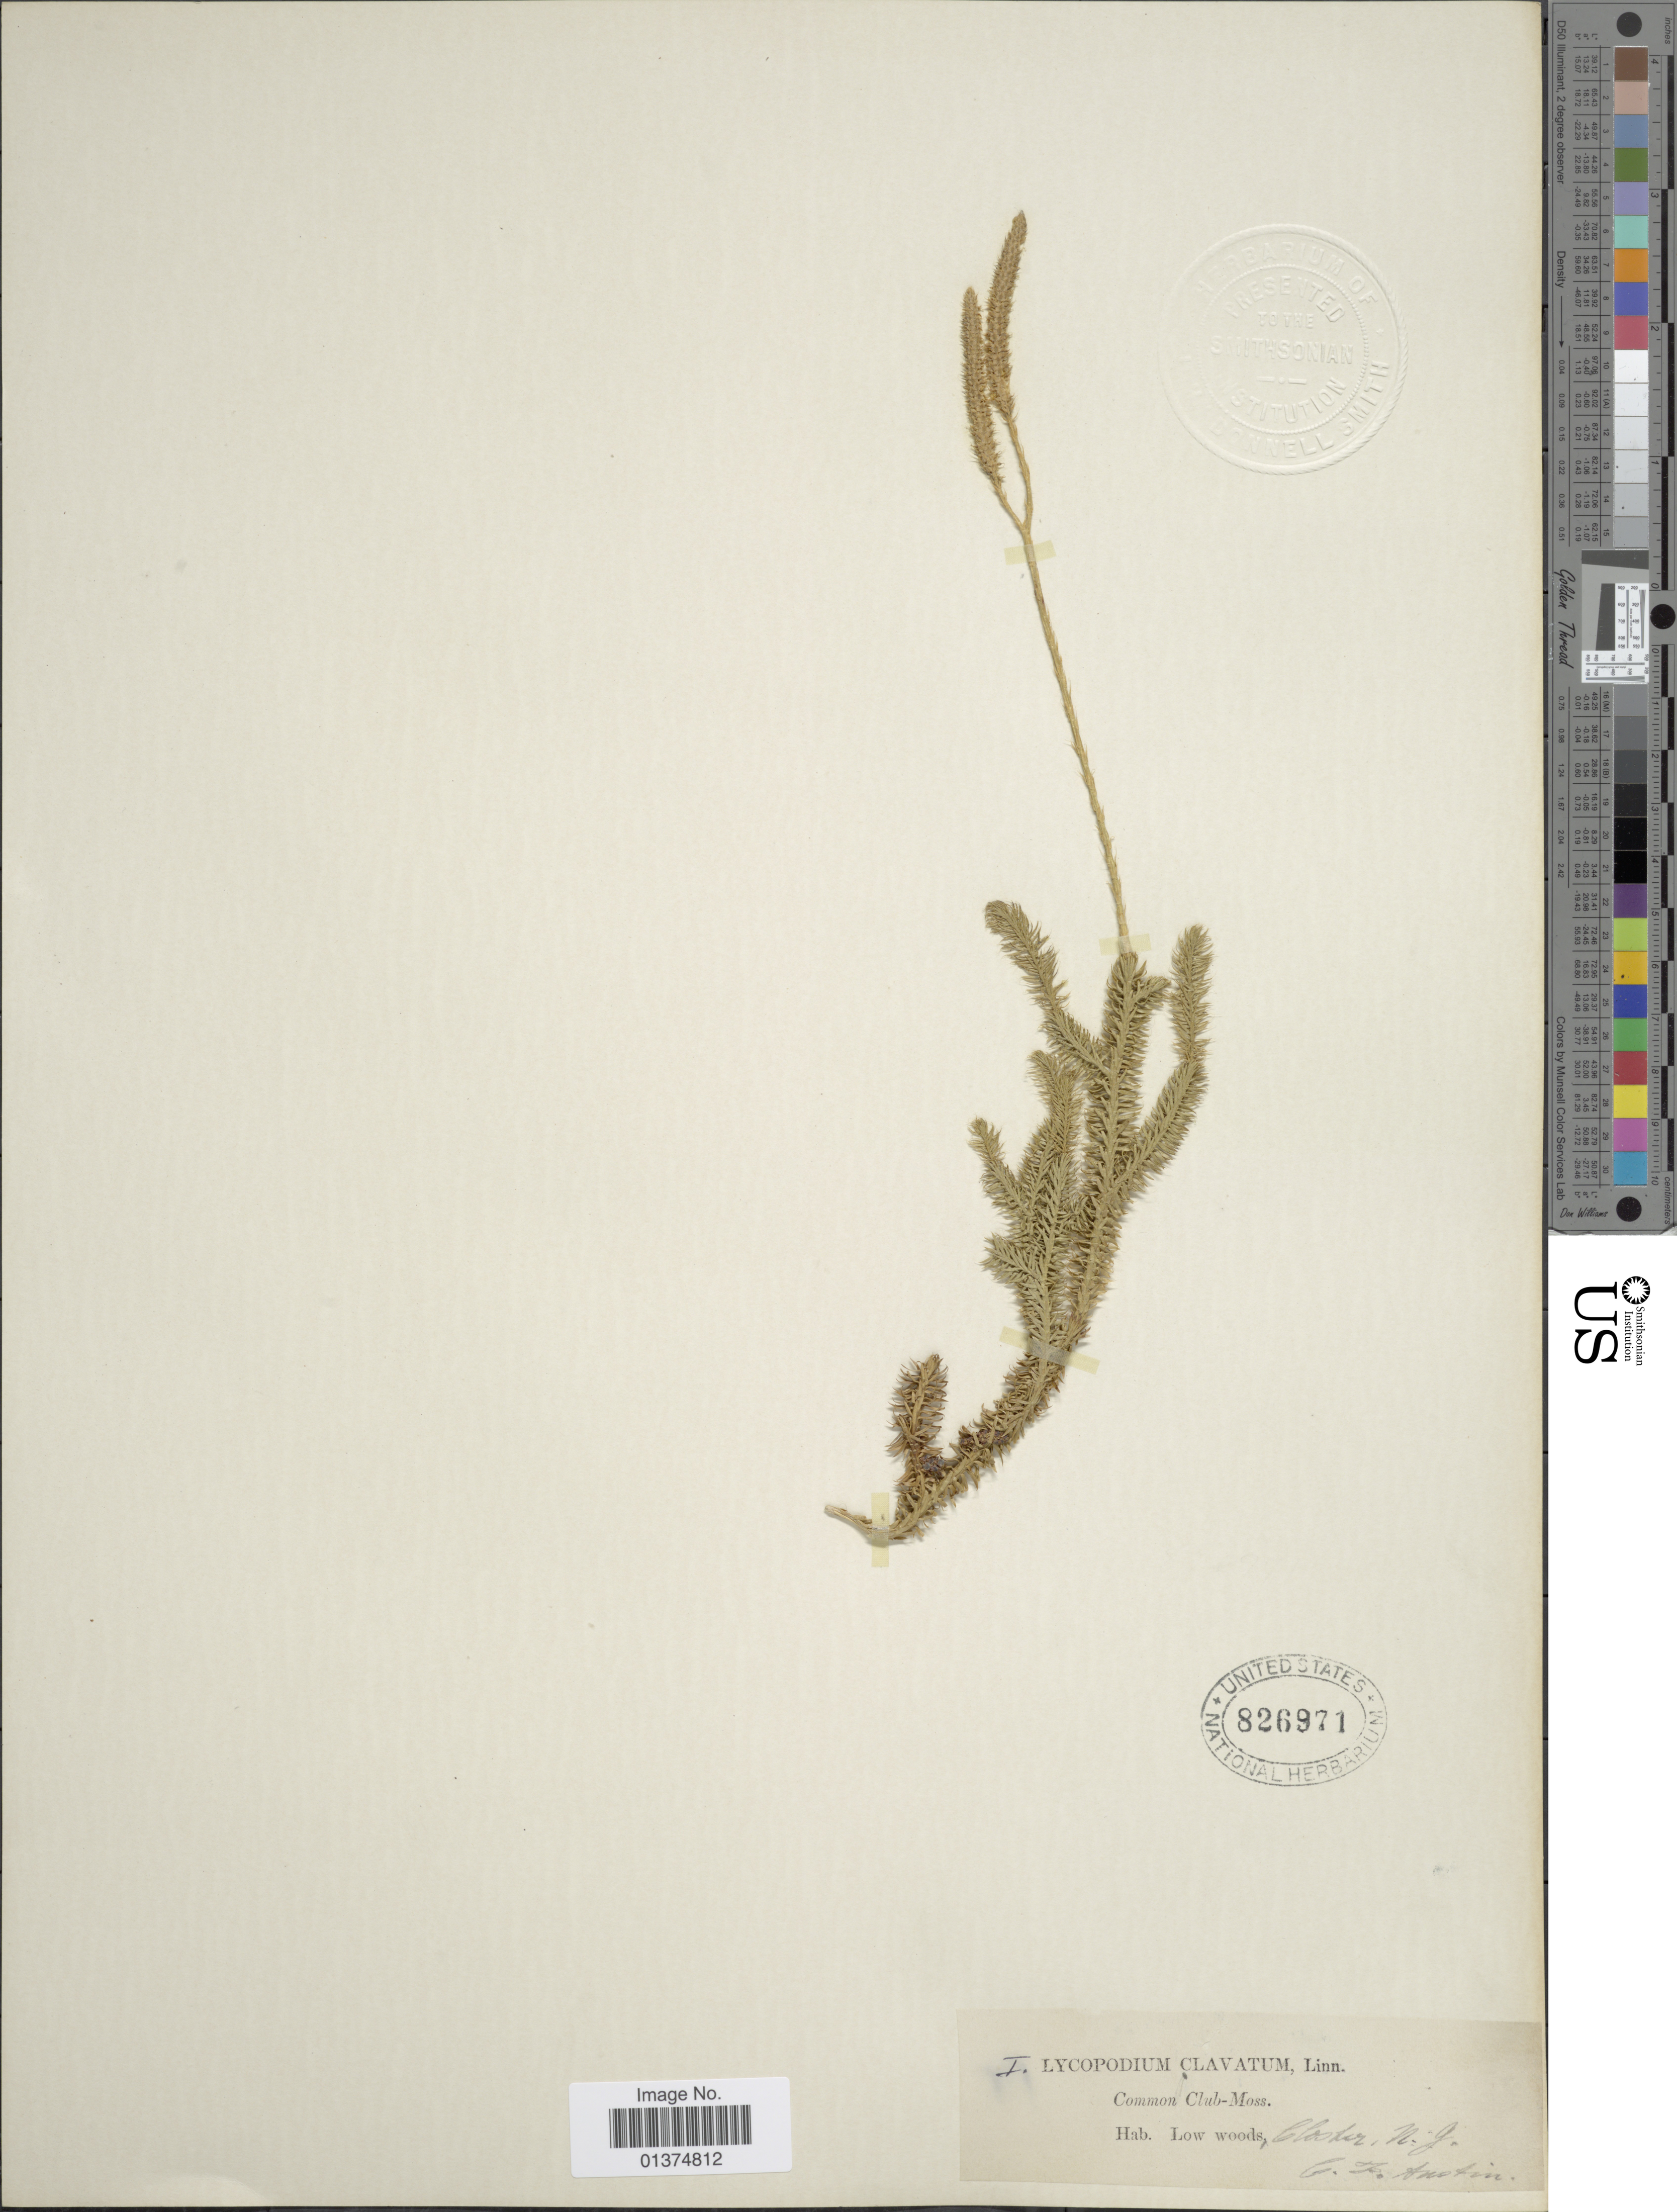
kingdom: Plantae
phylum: Tracheophyta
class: Lycopodiopsida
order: Lycopodiales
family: Lycopodiaceae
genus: Lycopodium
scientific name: Lycopodium clavatum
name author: L.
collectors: C. F. Austin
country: United States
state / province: New Jersey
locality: Low woods, Closter, N.J.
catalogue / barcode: US 826971